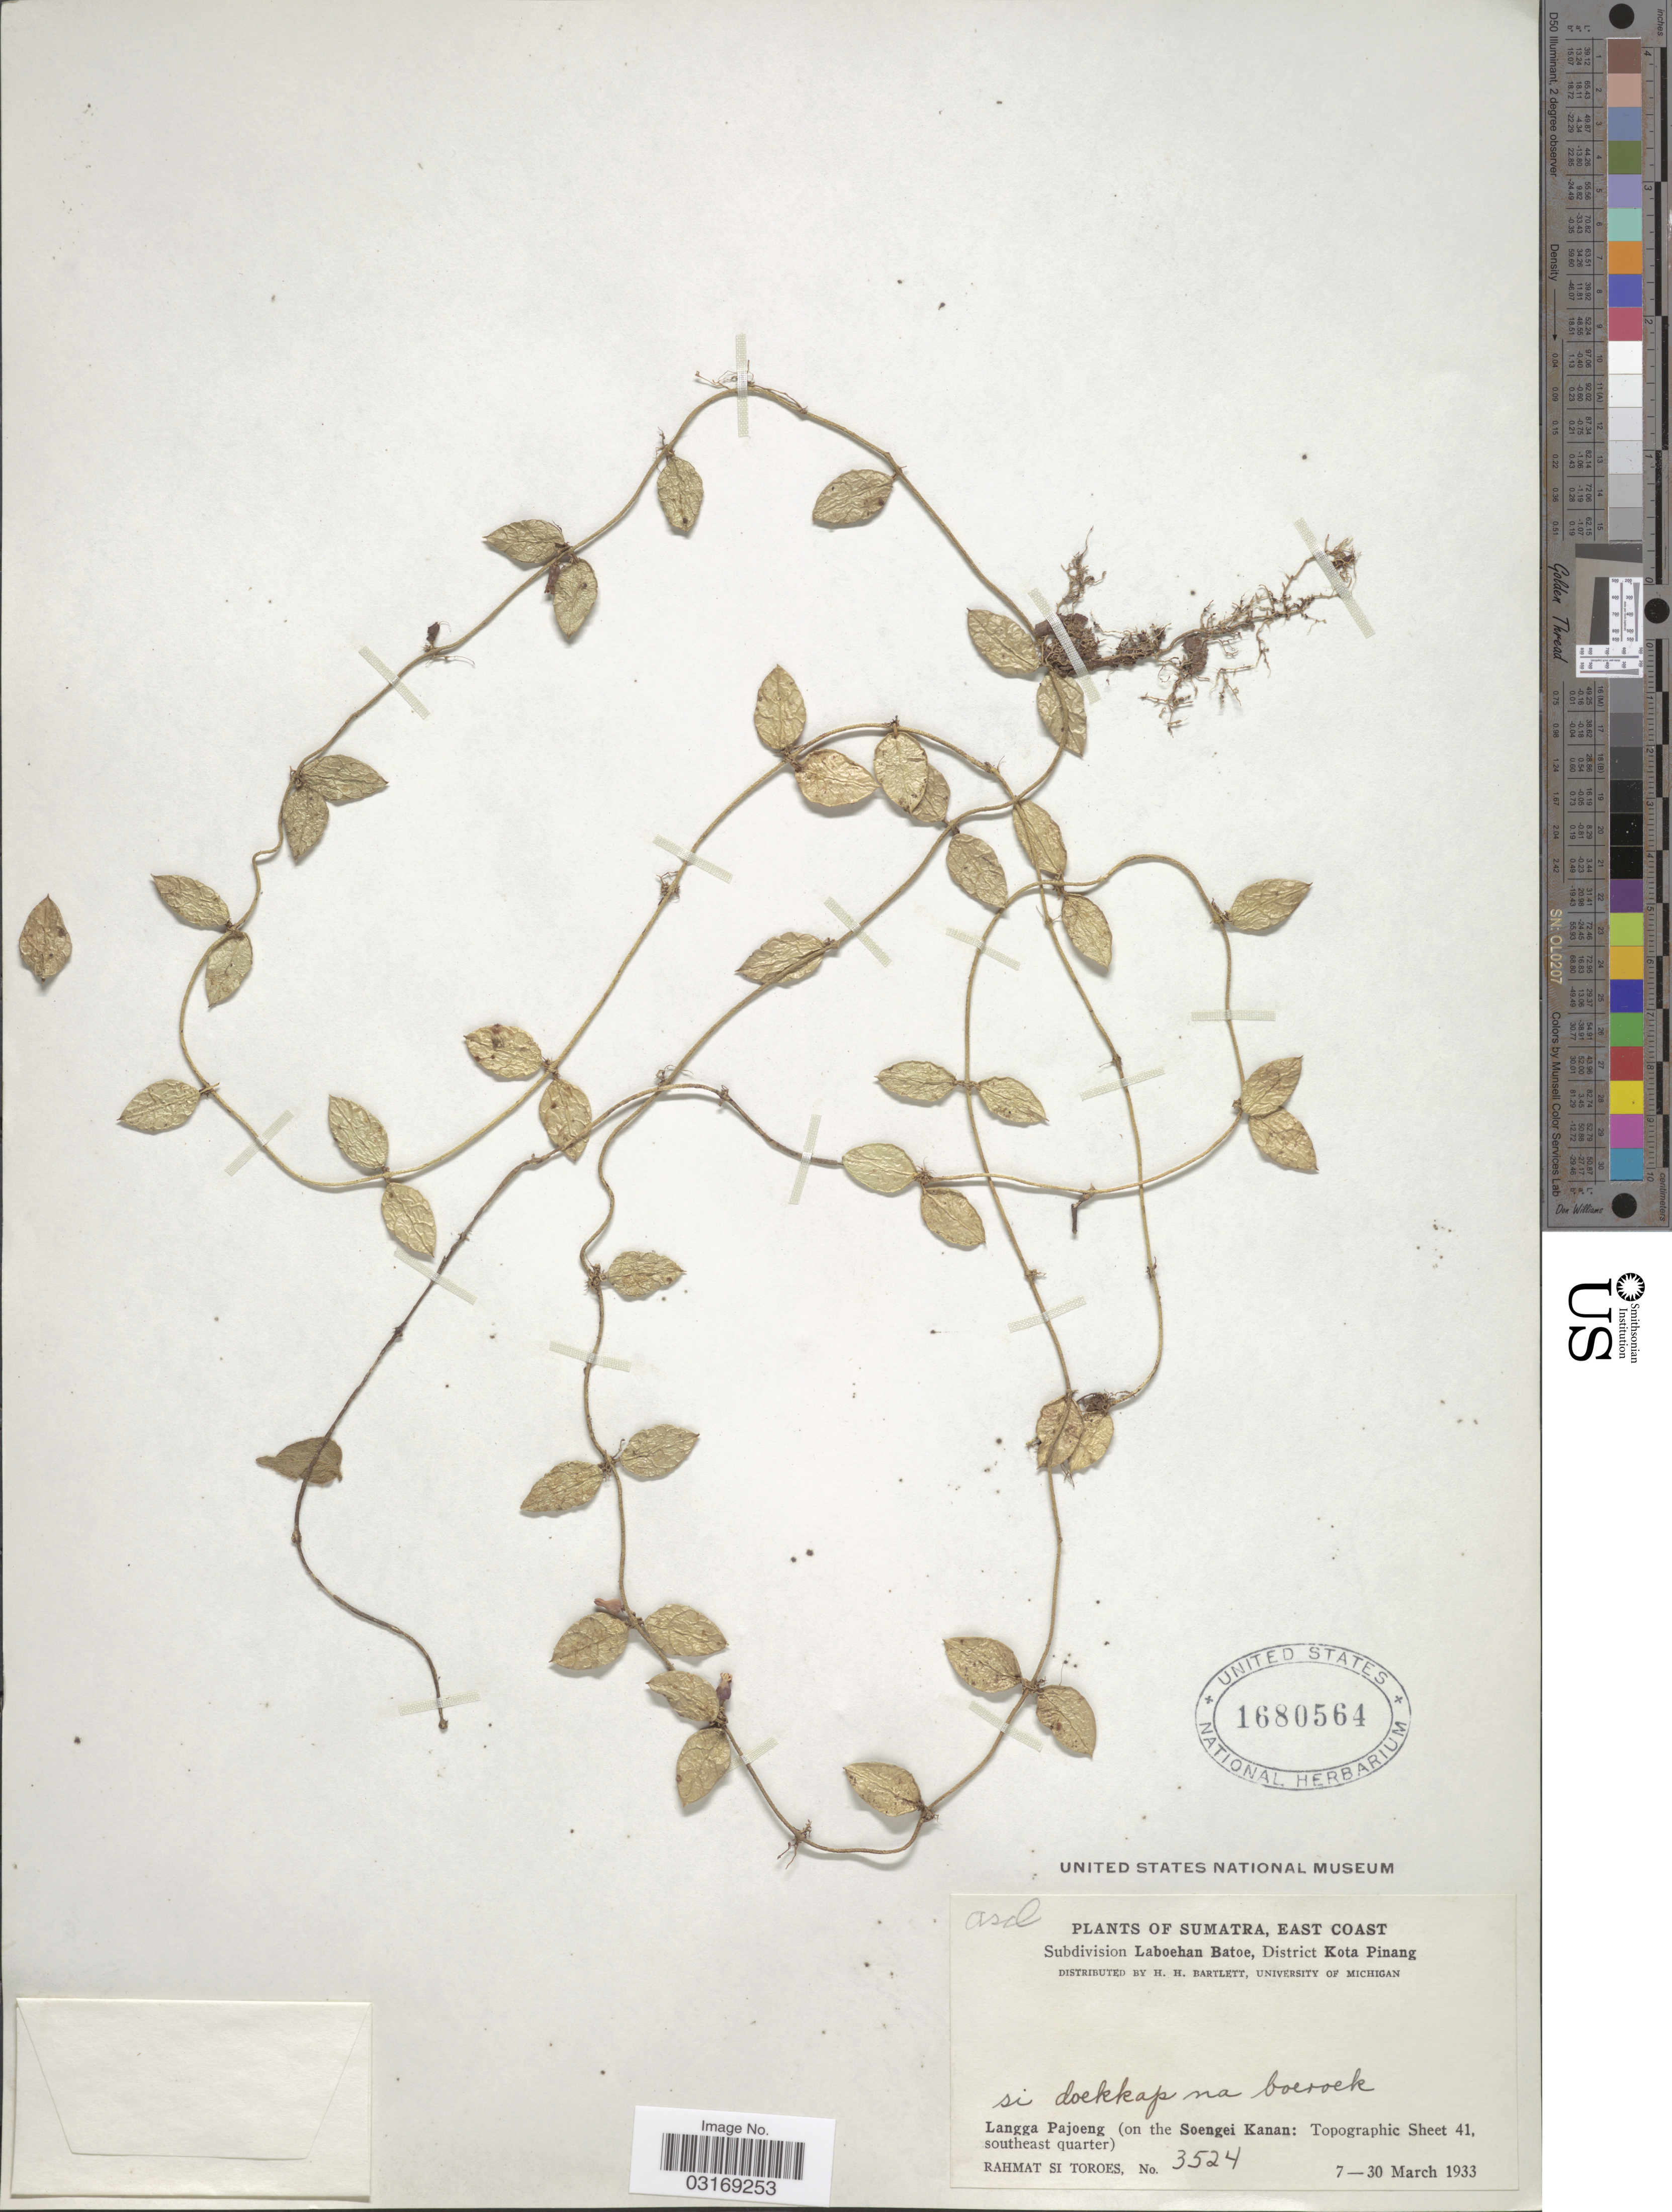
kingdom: Plantae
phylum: Tracheophyta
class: Magnoliopsida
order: Gentianales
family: Apocynaceae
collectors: Rahmat Si Boeea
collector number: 3524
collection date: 1933-03-07/1933-03-30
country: Indonesia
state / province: Sumatra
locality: East Coast. Subdivision Laboehan Batoe, District Kota Pinang. Langga Pajoeng (on the Soengei Kanan: Topographic Sheet 41, southeast quarter).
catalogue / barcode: US 1680564